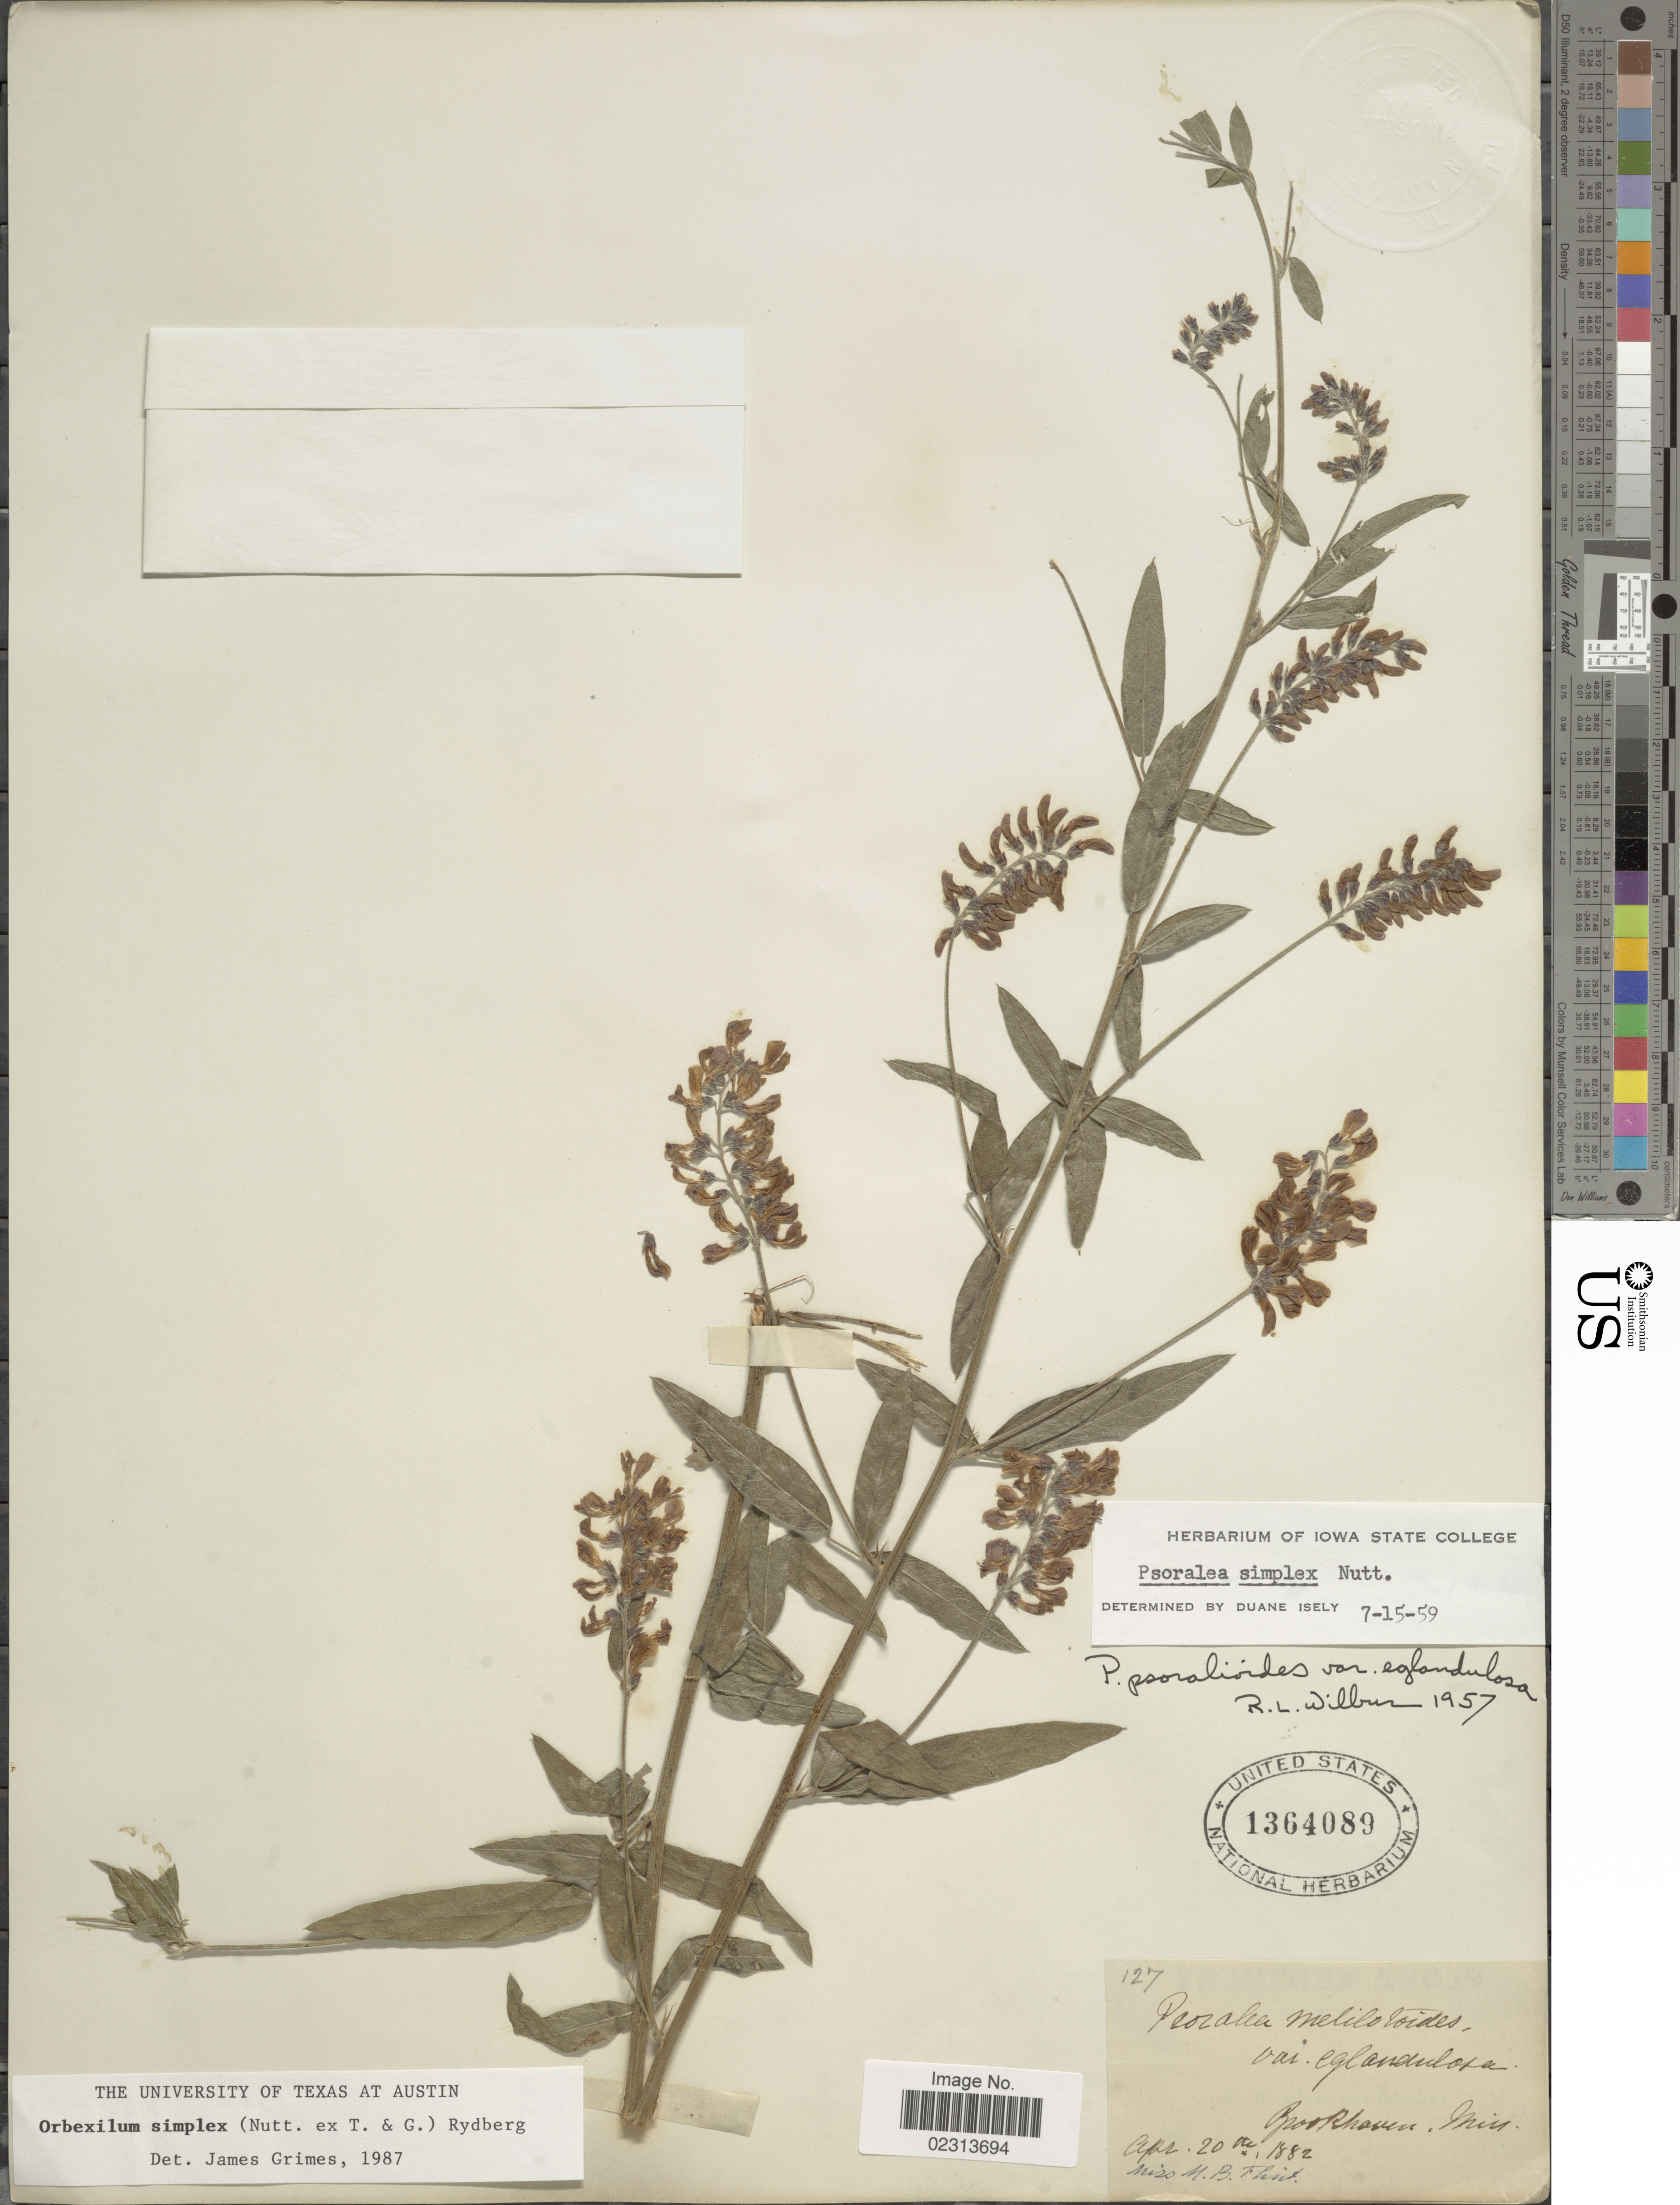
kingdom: Plantae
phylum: Tracheophyta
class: Magnoliopsida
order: Fabales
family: Fabaceae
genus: Orbexilum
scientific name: Orbexilum simplex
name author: (Nutt. ex Torr. & A. Gray) Rydb.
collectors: M. Flint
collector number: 127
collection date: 1882-04-20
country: United States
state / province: Mississippi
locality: Brookhaven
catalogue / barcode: US 1364089